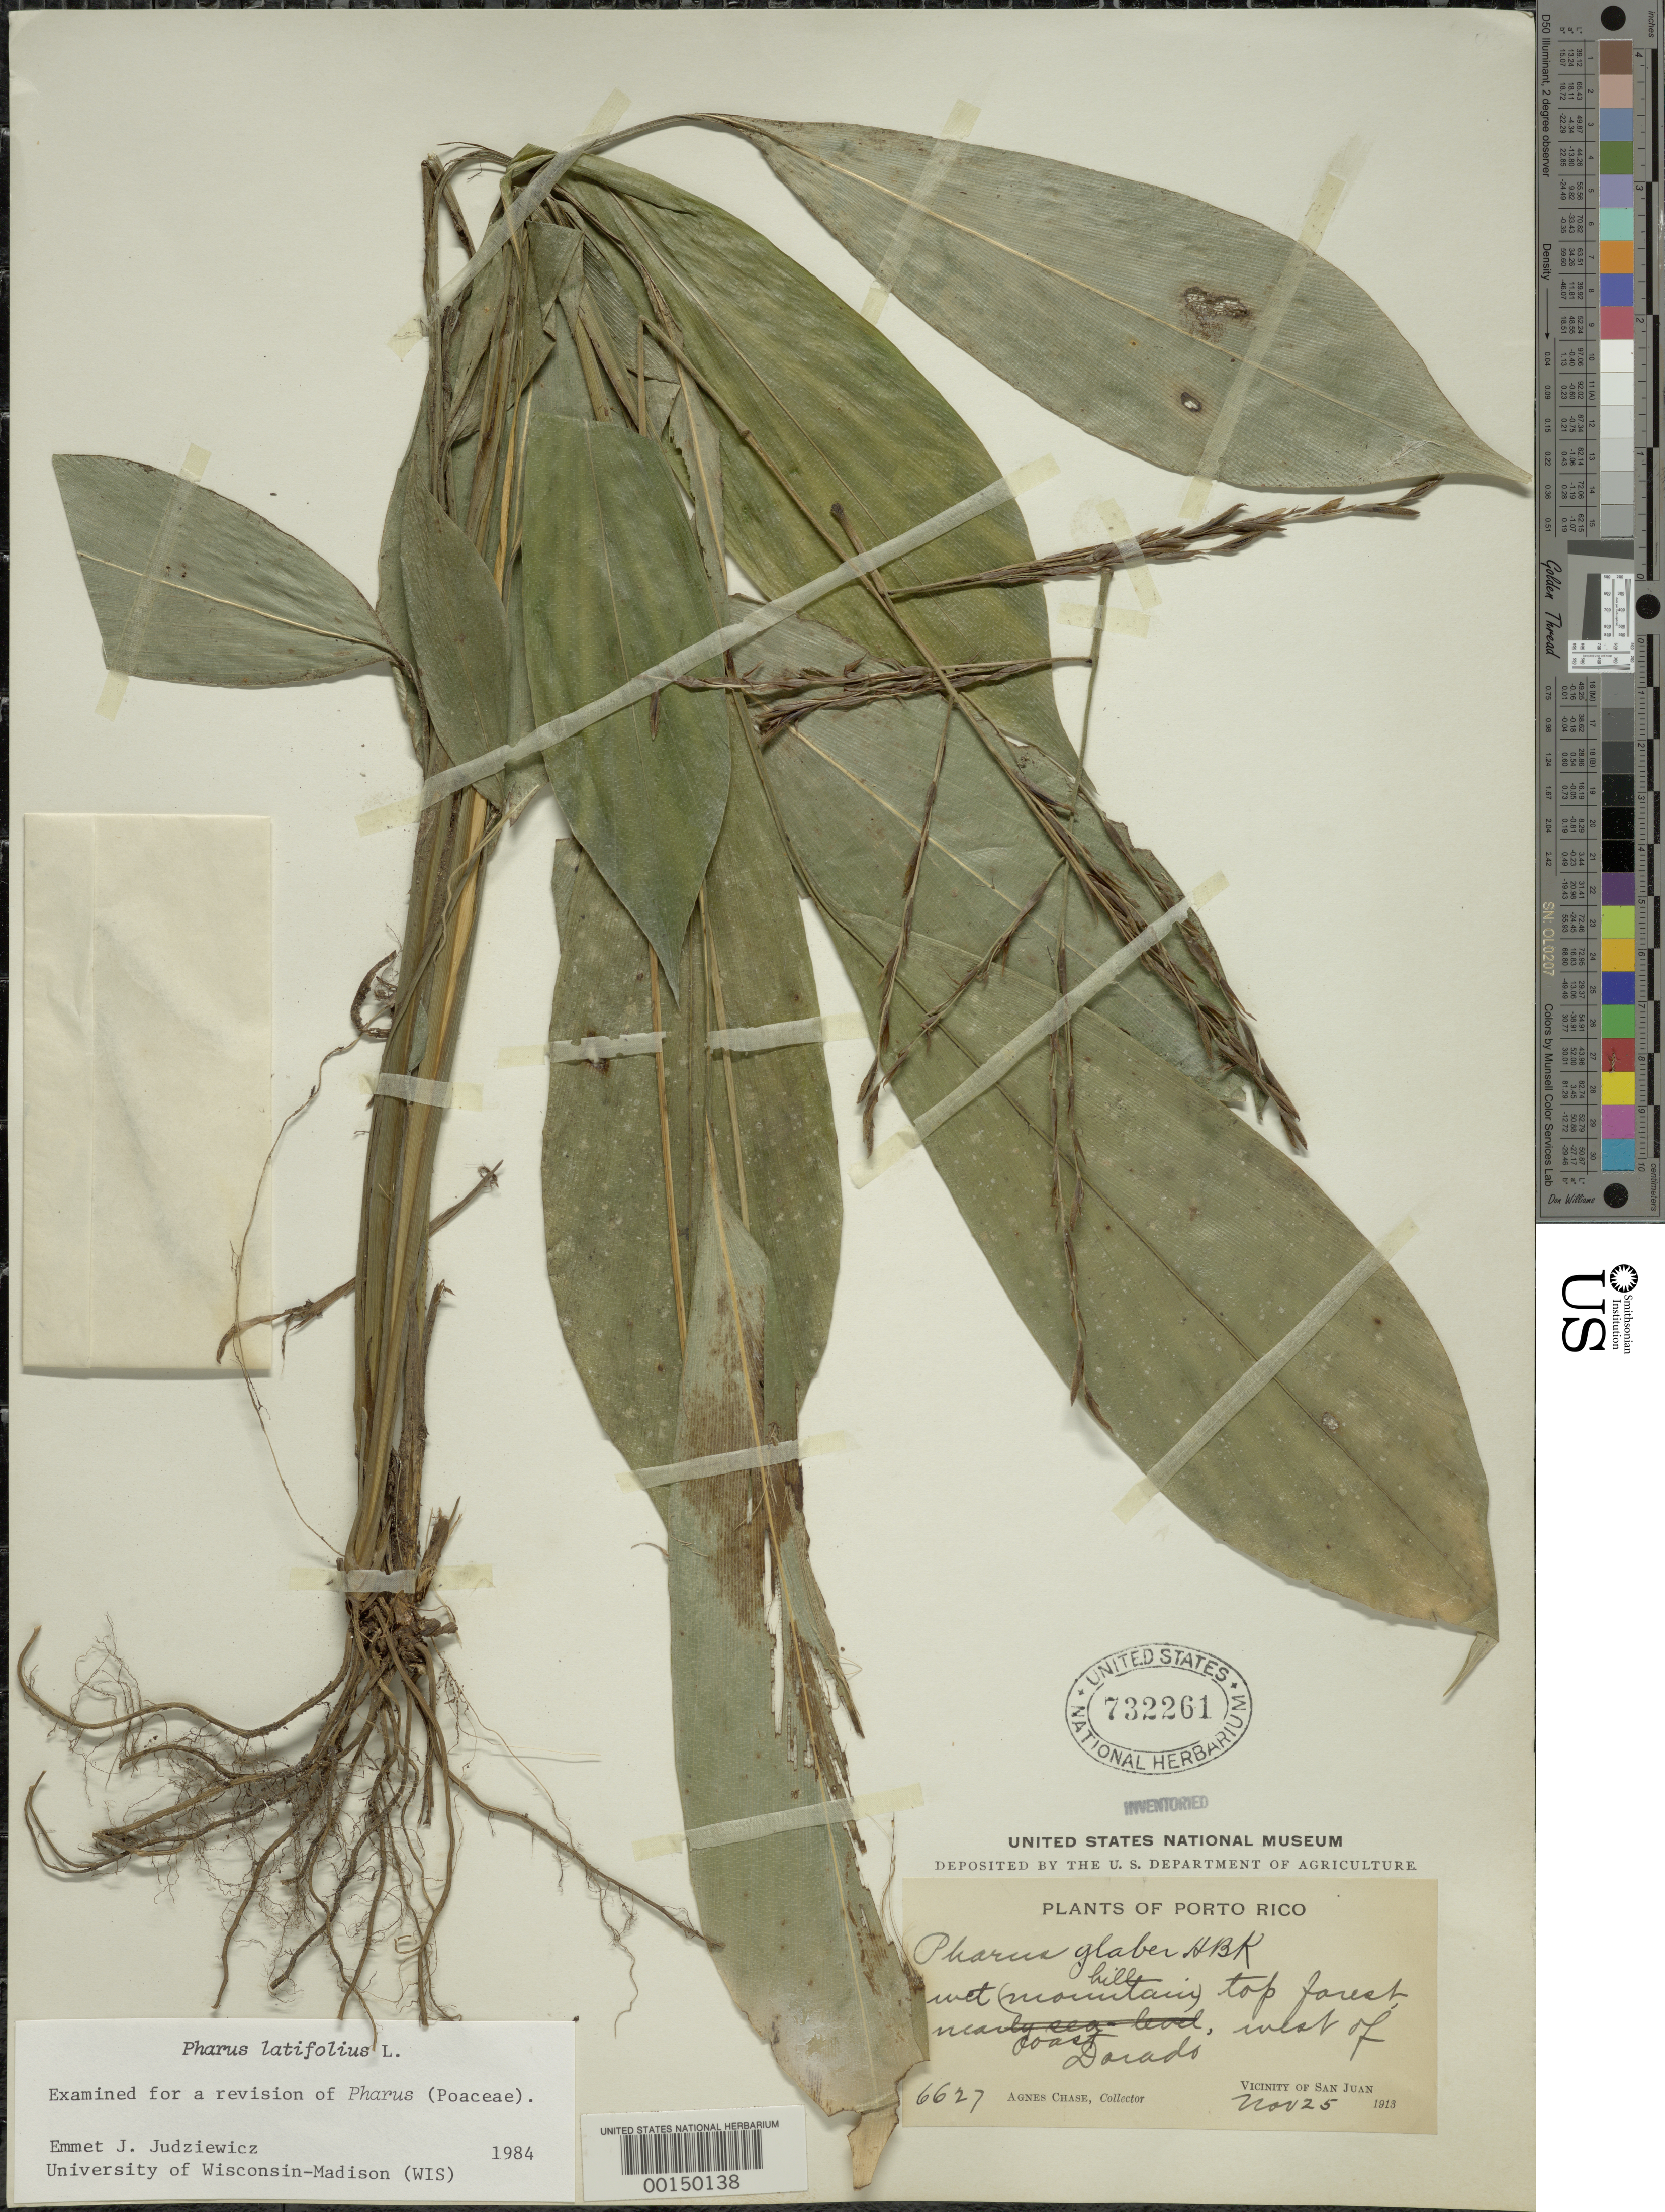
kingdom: Plantae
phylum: Tracheophyta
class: Liliopsida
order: Poales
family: Poaceae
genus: Pharus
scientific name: Pharus latifolius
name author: L.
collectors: A. Chase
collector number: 6627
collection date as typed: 25 Nov 1913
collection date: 1913-11-25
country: Puerto Rico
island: Greater Antilles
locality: San juan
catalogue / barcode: US 732261